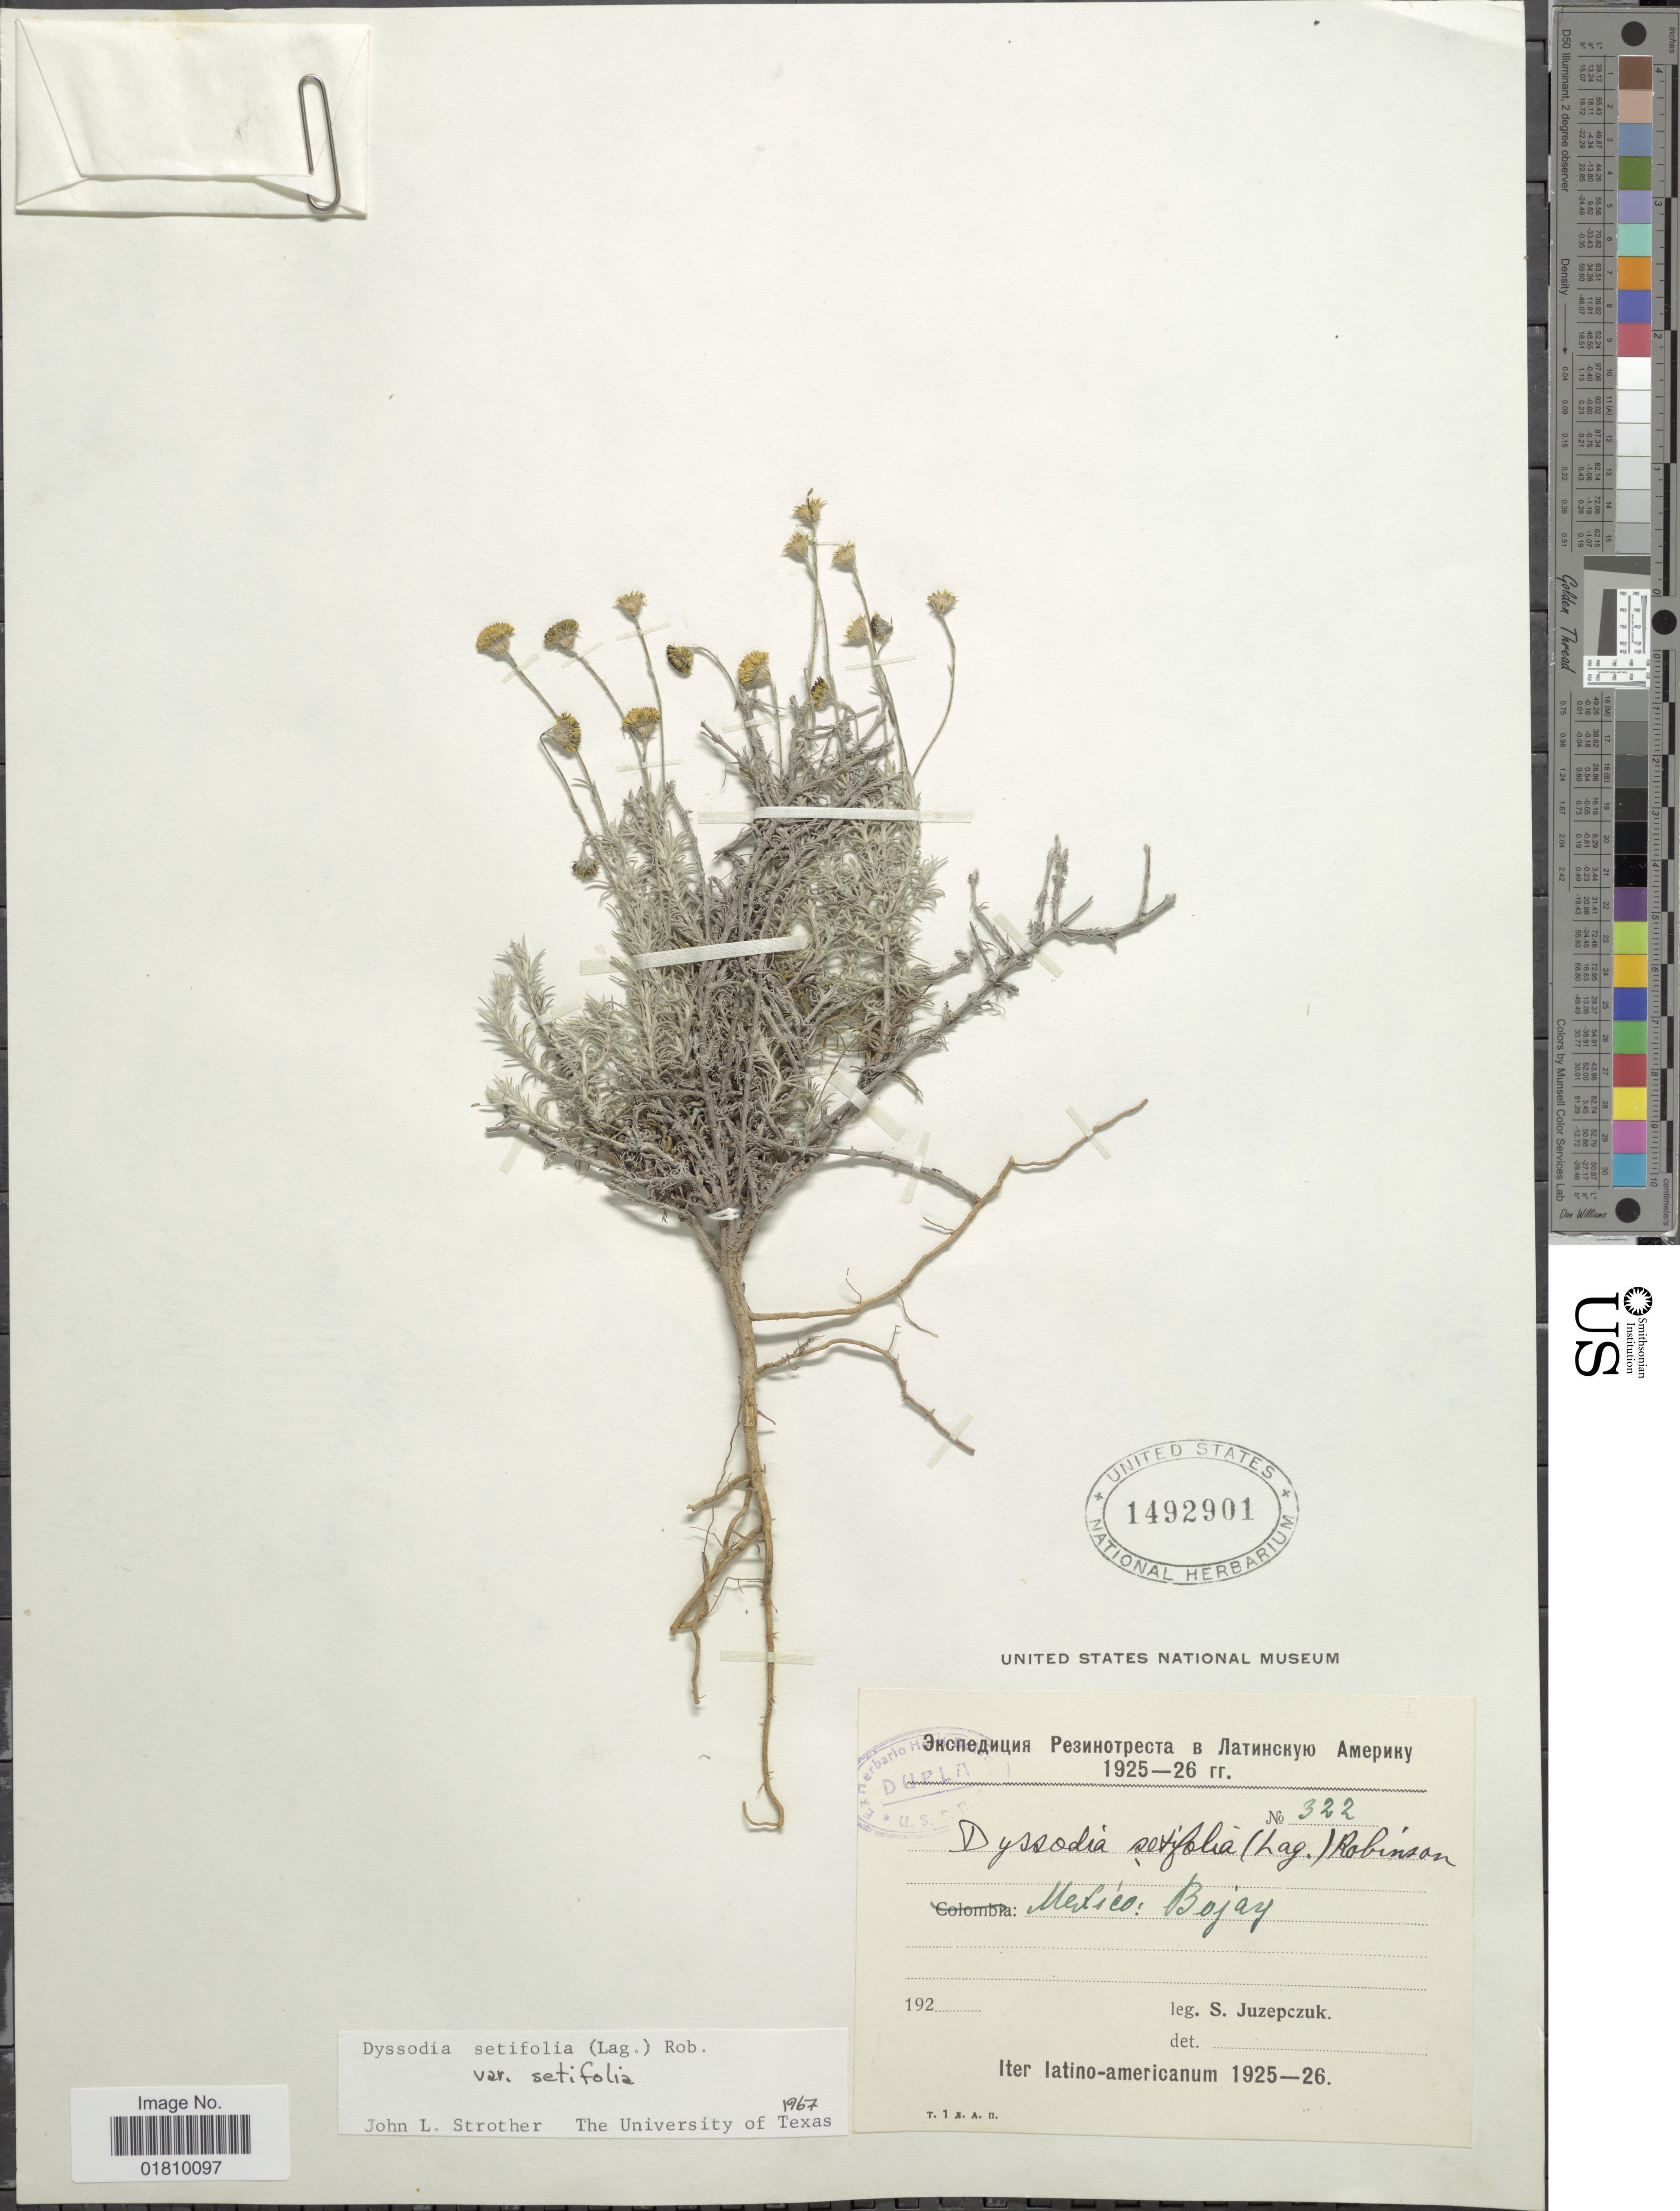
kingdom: Plantae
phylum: Tracheophyta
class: Magnoliopsida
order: Asterales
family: Asteraceae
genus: Thymophylla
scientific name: Thymophylla setifolia var. setifolia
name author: Lag.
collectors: S. V. Juzepczuk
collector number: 322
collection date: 1925/1926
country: Mexico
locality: Bojay, Latino-Americanum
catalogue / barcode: US 1492901